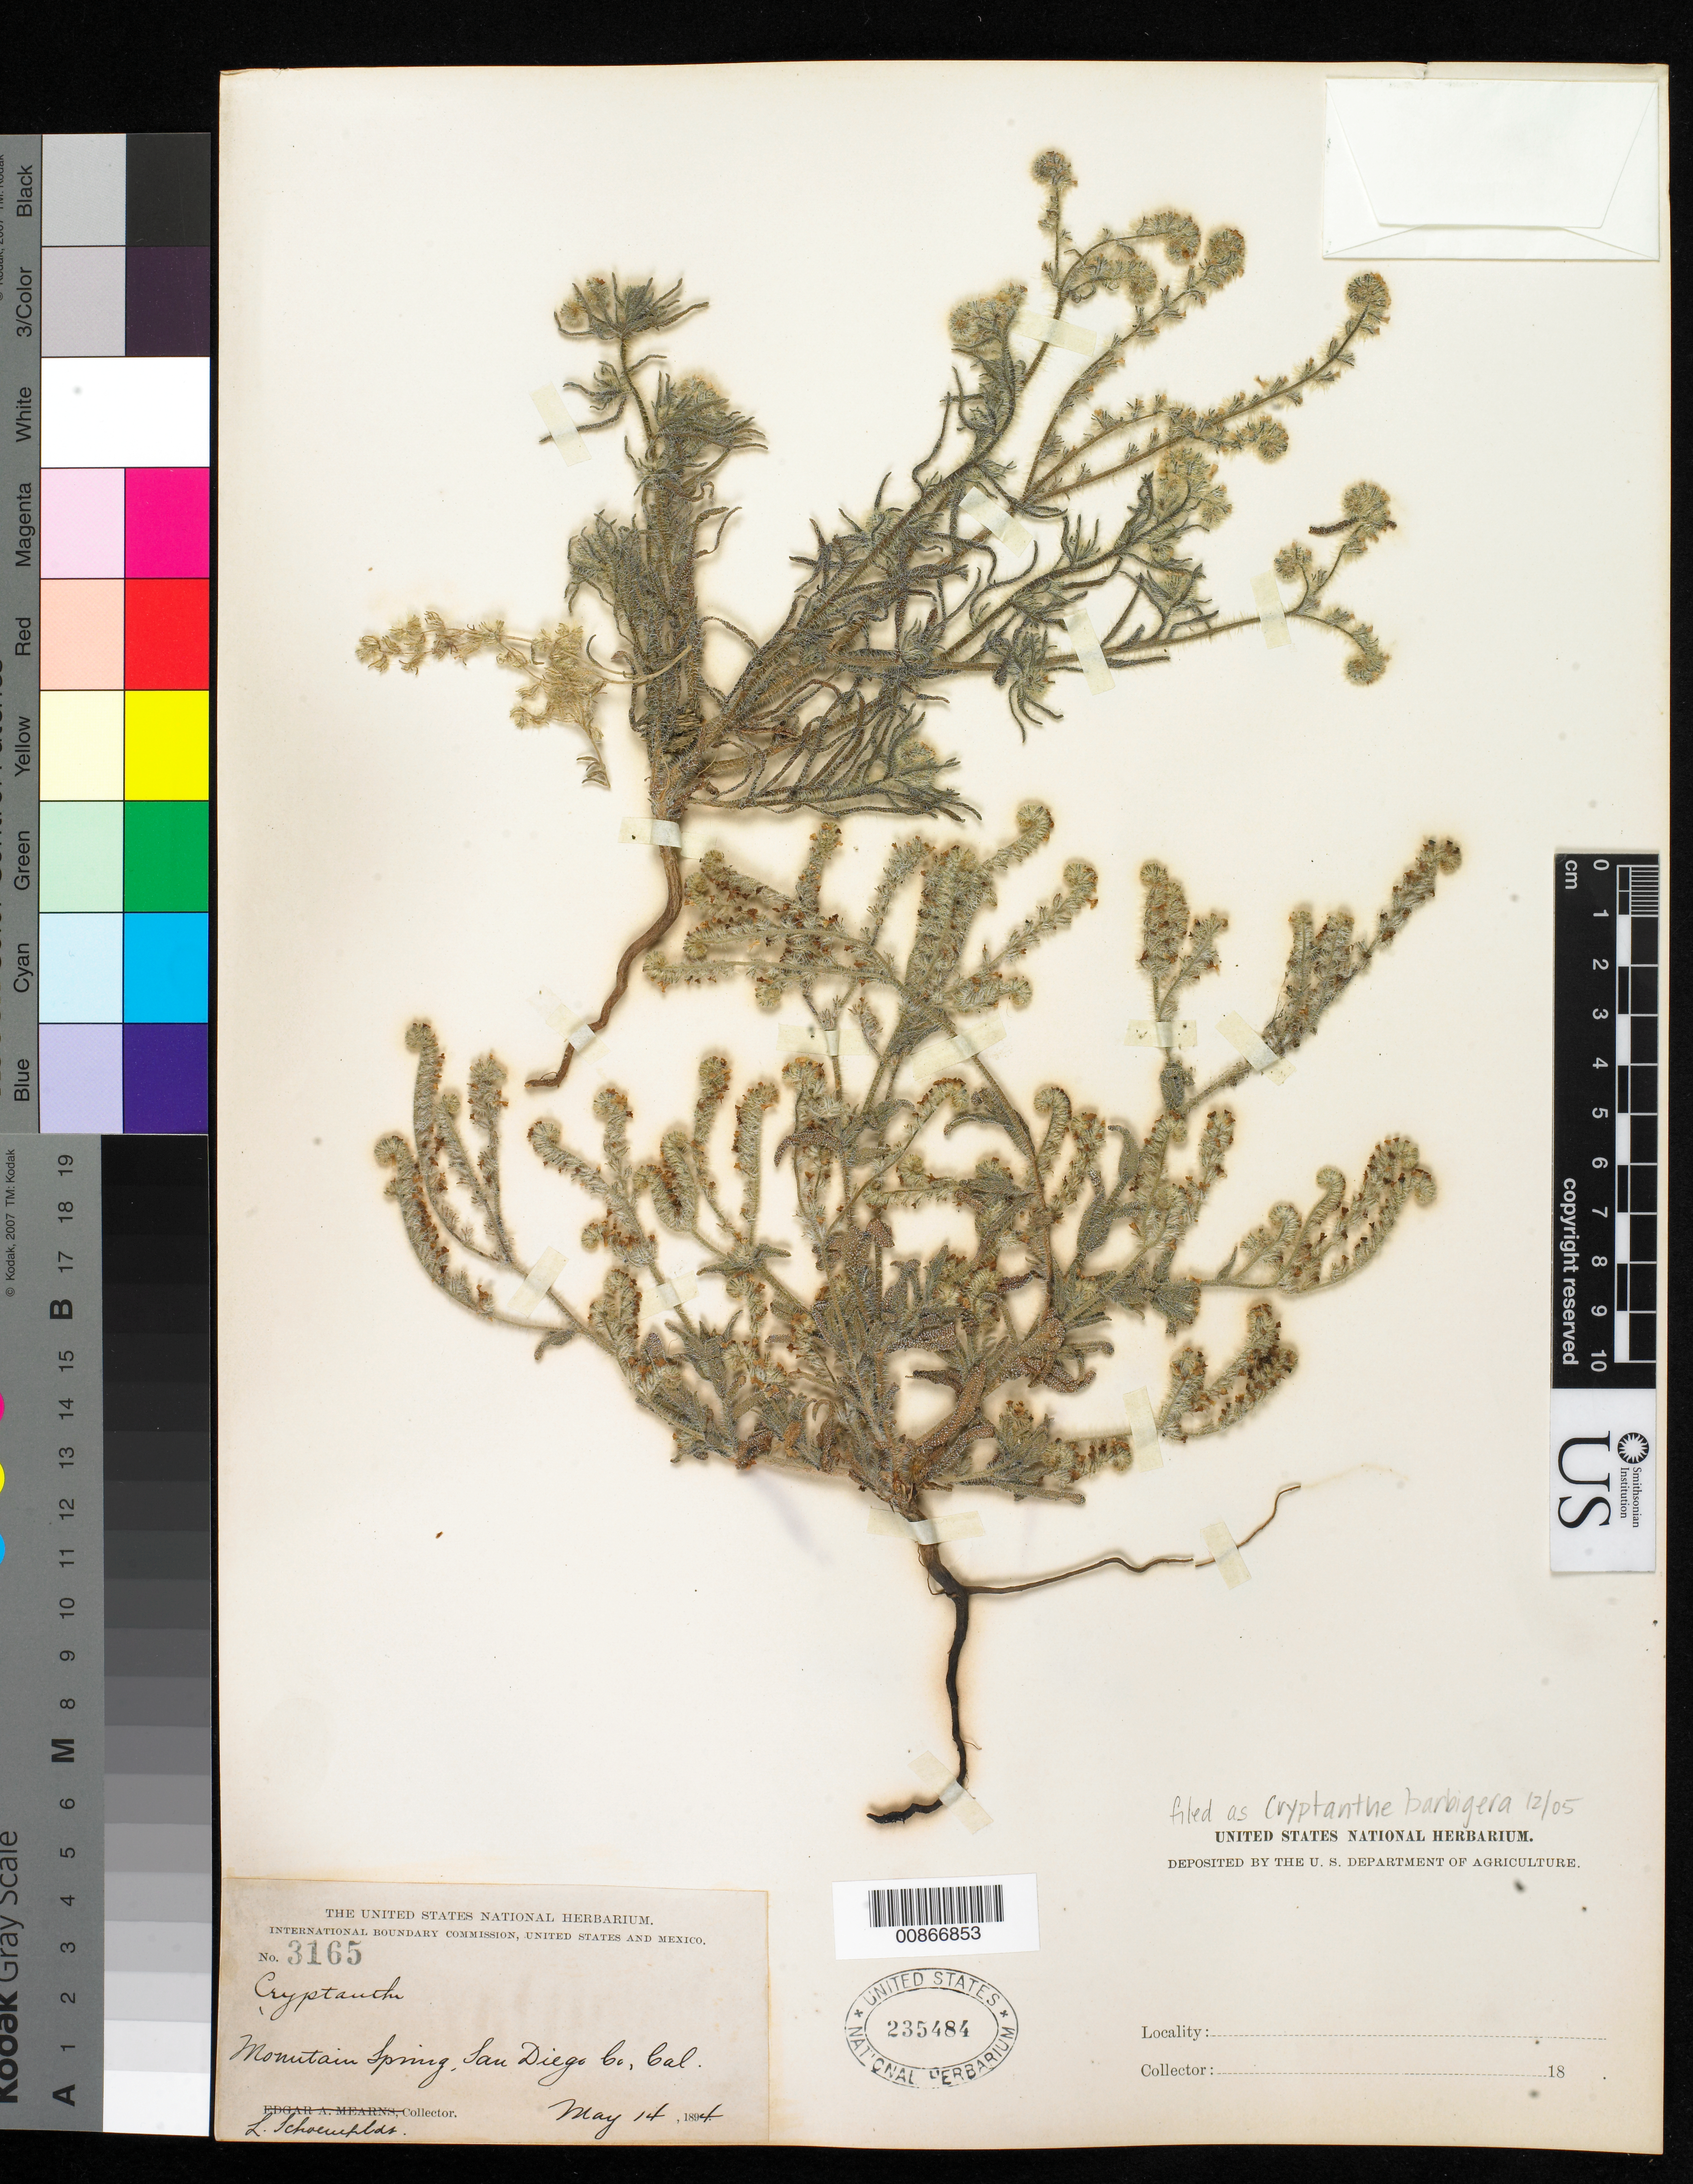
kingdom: Plantae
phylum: Tracheophyta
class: Magnoliopsida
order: Boraginales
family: Boraginaceae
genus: Cryptantha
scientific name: Cryptantha barbigera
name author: (A. Gray) Greene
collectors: L. Schoenfeldt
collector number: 3165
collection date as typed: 14 May 1894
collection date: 1894-05-14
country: United States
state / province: California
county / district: San Diego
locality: Mountain Spring, San Diego County, California.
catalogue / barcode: US 235484